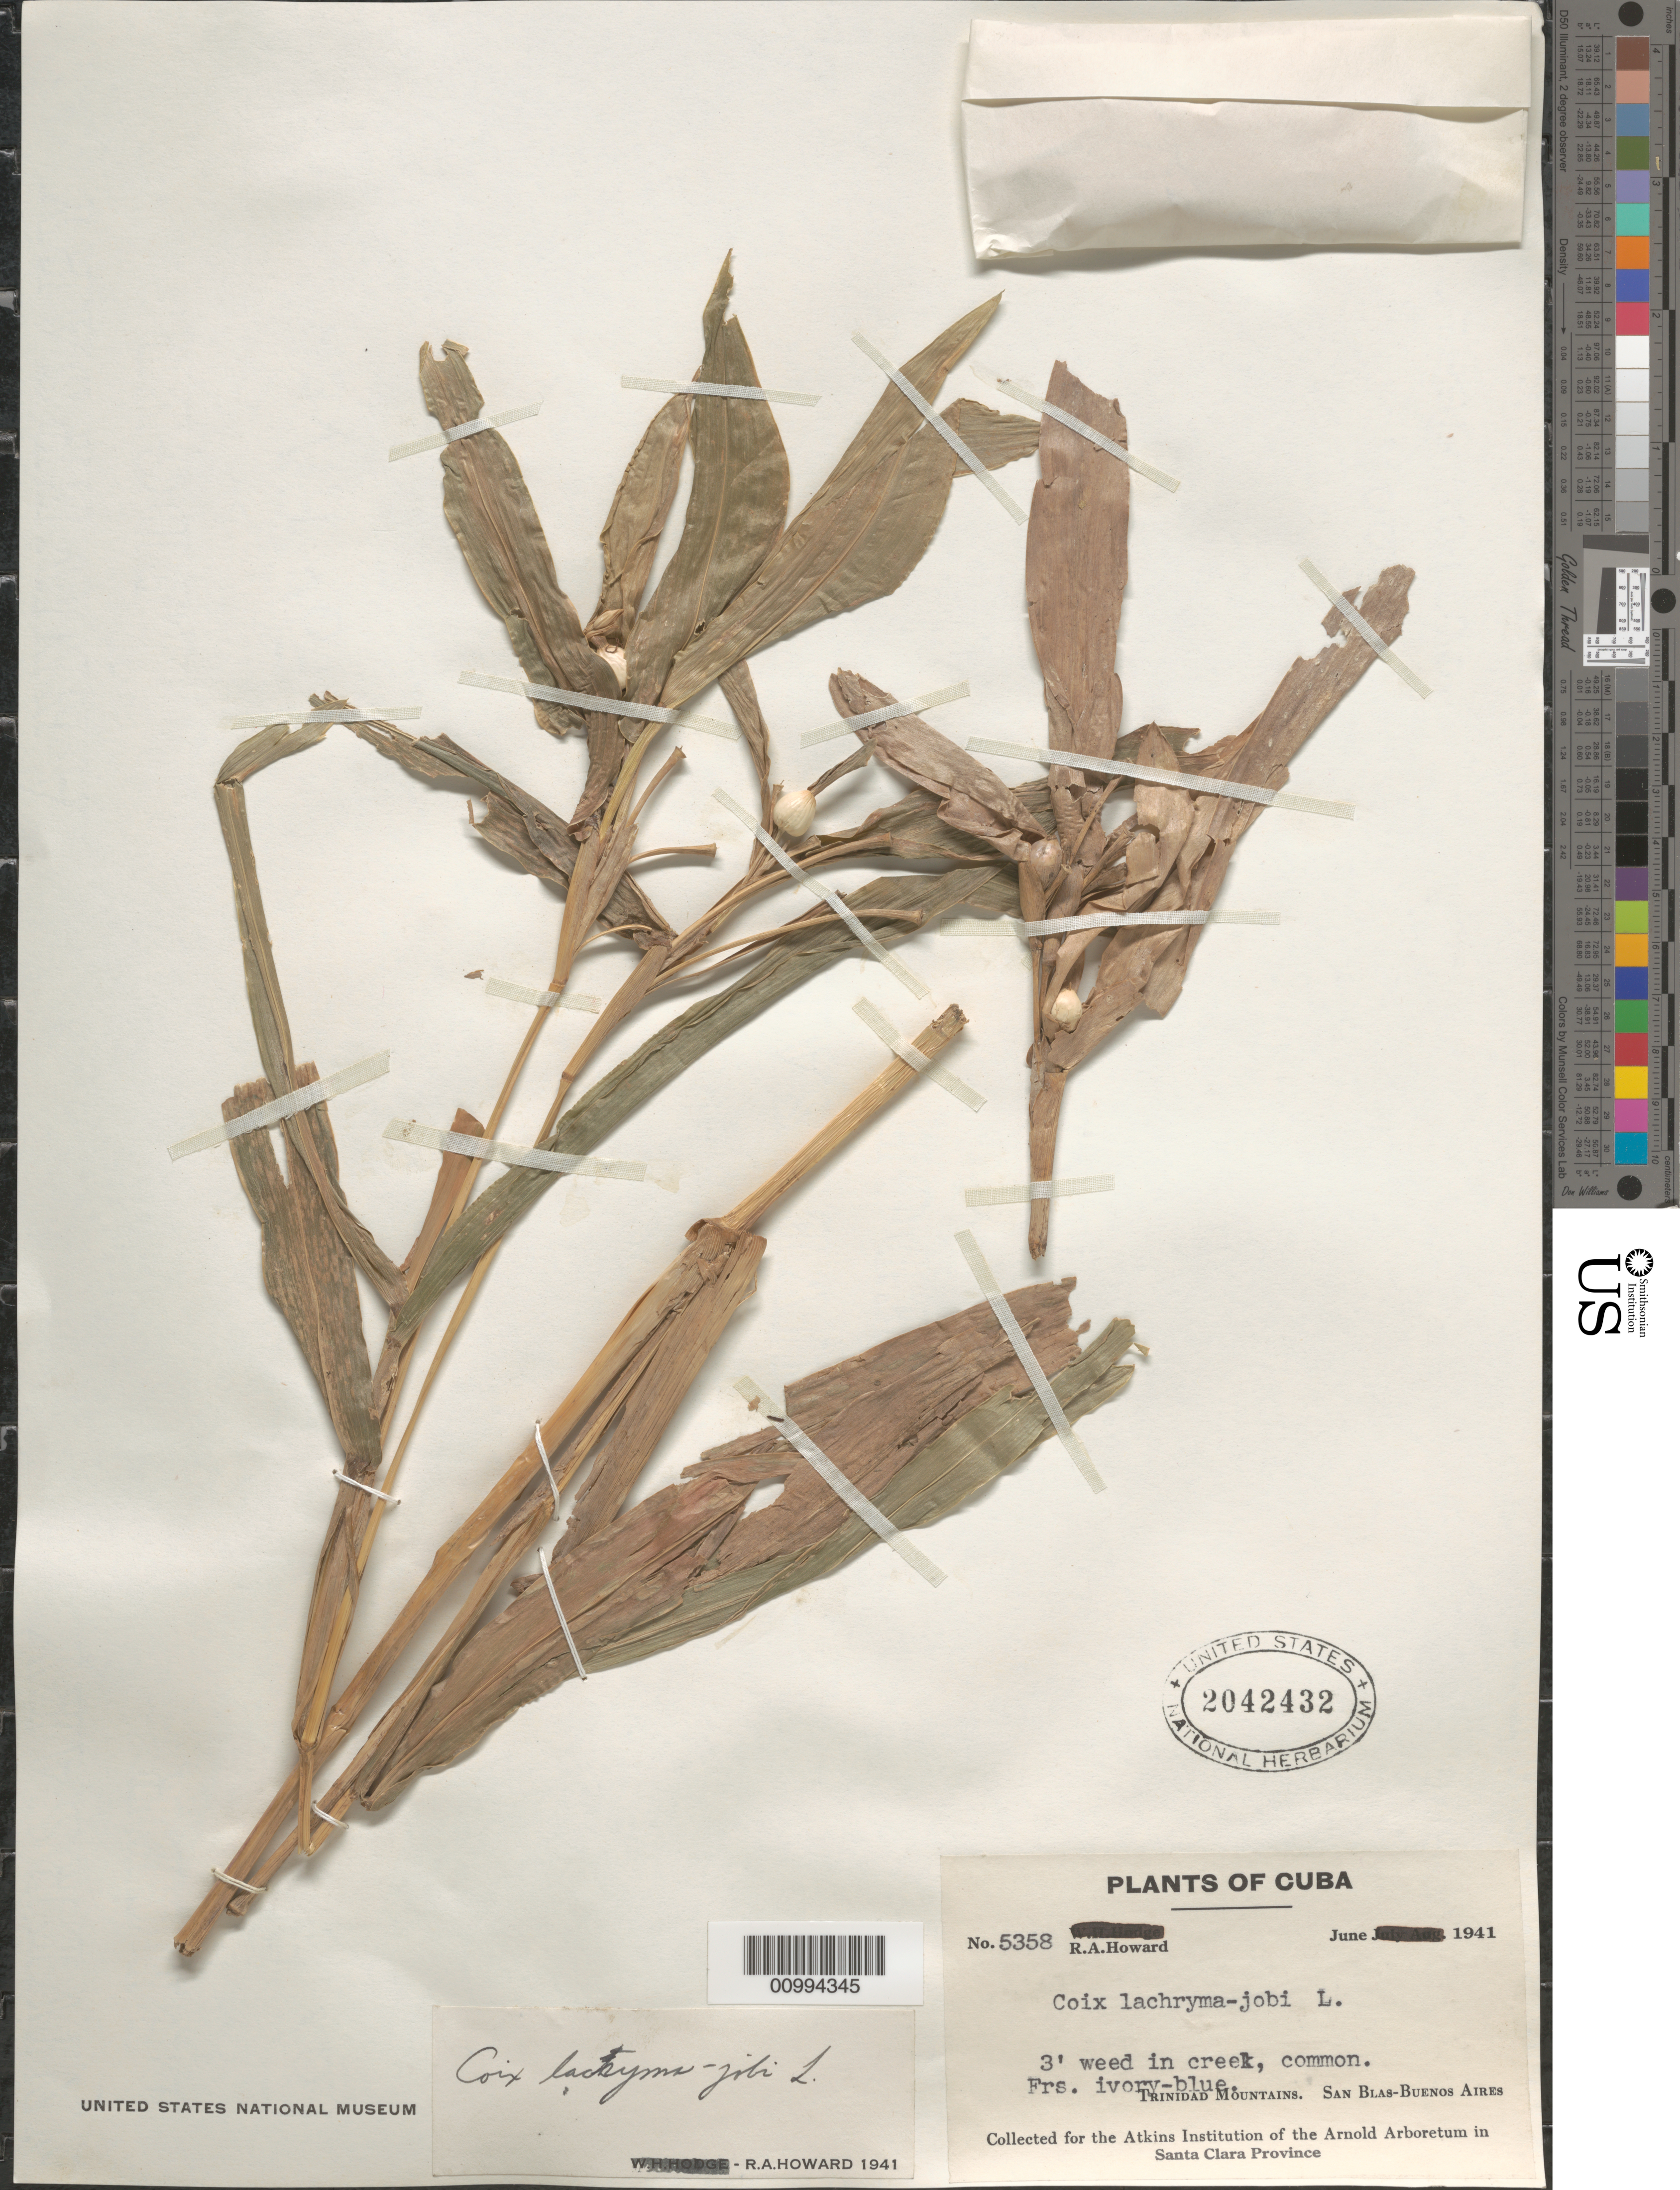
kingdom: Plantae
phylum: Tracheophyta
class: Liliopsida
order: Poales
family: Poaceae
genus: Coix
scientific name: Coix lacryma-jobi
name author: L.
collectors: R. A. Howard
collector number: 5358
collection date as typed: Jun 1941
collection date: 1941-06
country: Cuba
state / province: Sancti Spiritus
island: Cuba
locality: Trinidad Mountains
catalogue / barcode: US 2042432